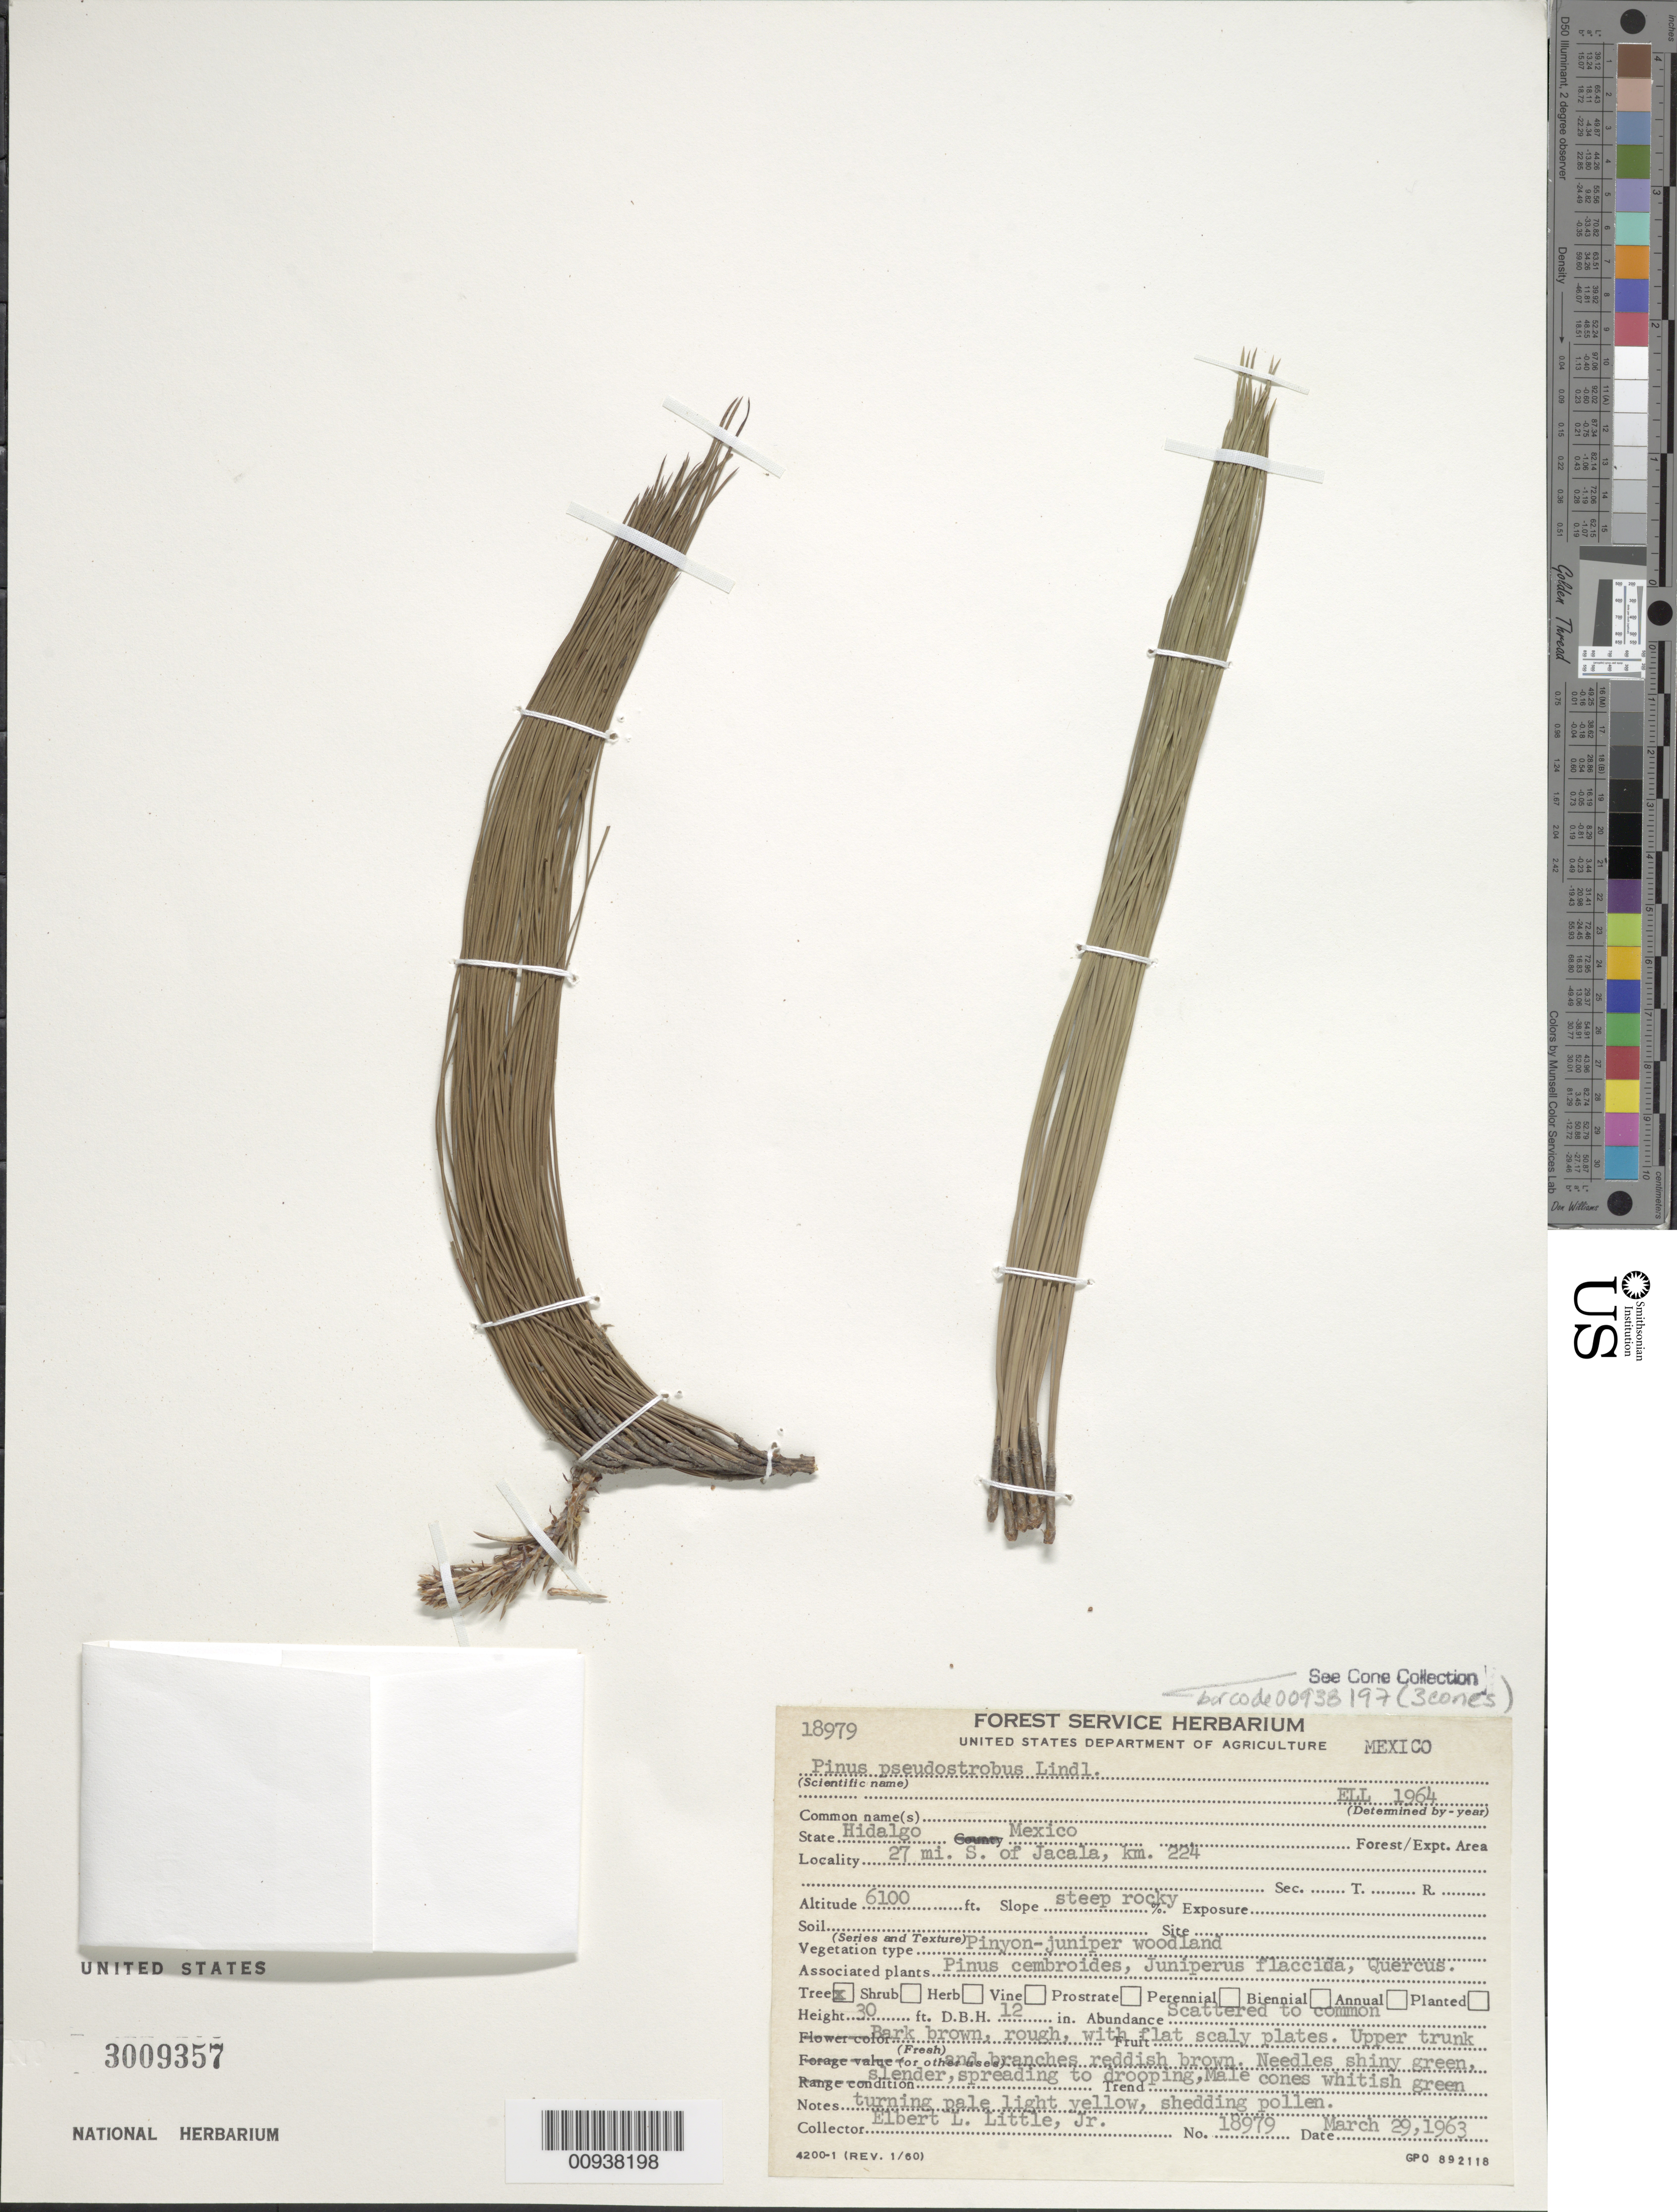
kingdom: Plantae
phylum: Tracheophyta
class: Pinopsida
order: Pinales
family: Pinaceae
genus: Pinus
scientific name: Pinus pseudostrobus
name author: Lindl.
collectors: E. L. Little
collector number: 18979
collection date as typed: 29 Mar 1963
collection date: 1963-03-29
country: Mexico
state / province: Hidalgo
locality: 27 mi. S of Jacala, km. 224.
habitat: Pinyon-juniper woodland. Associated plants Pinus cembroides, Juniperus flaccida, Quercus. Slope steep rocky.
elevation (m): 1859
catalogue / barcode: US 3009357